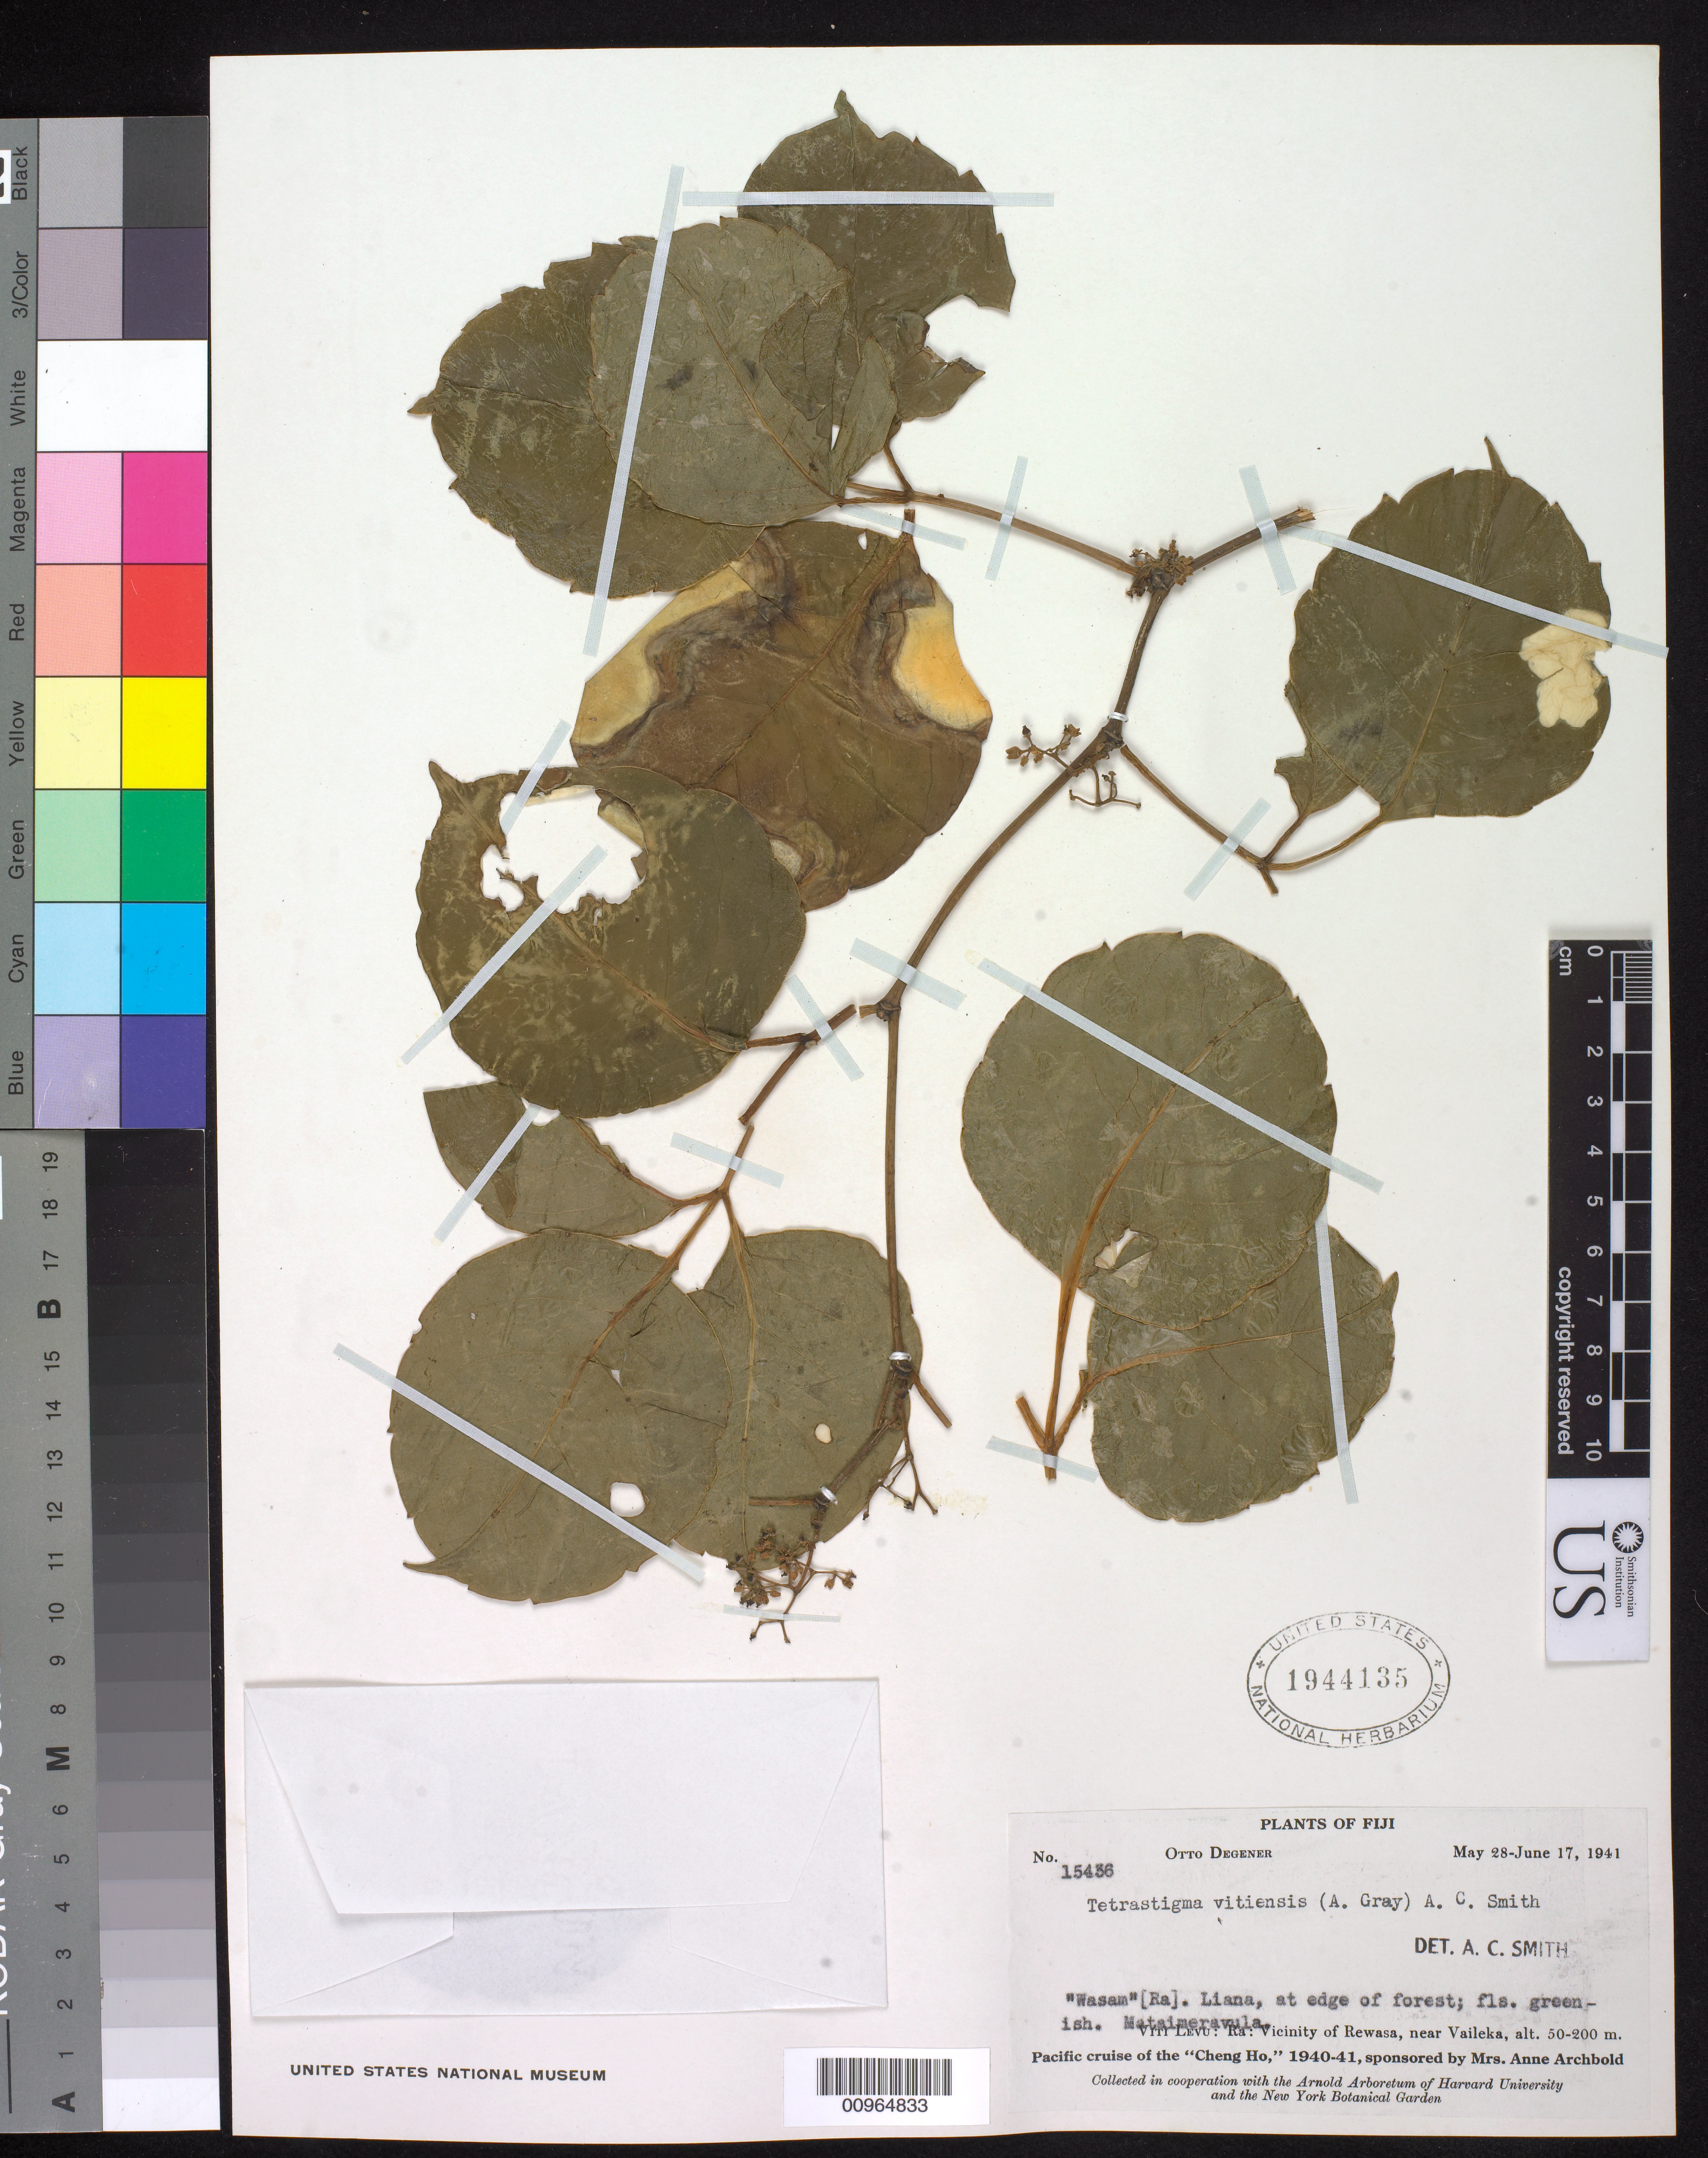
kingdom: Plantae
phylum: Tracheophyta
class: Magnoliopsida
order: Vitales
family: Vitaceae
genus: Tetrastigma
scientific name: Tetrastigma vitiensis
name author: (A. Gray) A.C. Sm.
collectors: O. Degener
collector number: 15436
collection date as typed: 28 May 1941 to 17 Jun 1941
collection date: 1941-05-28/1941-06-17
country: Fiji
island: Viti Levu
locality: Ra: Vicinity of Rewasa, near Vaileka. At edge of forest. Mataimeravula.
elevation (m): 50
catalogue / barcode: US 1944135